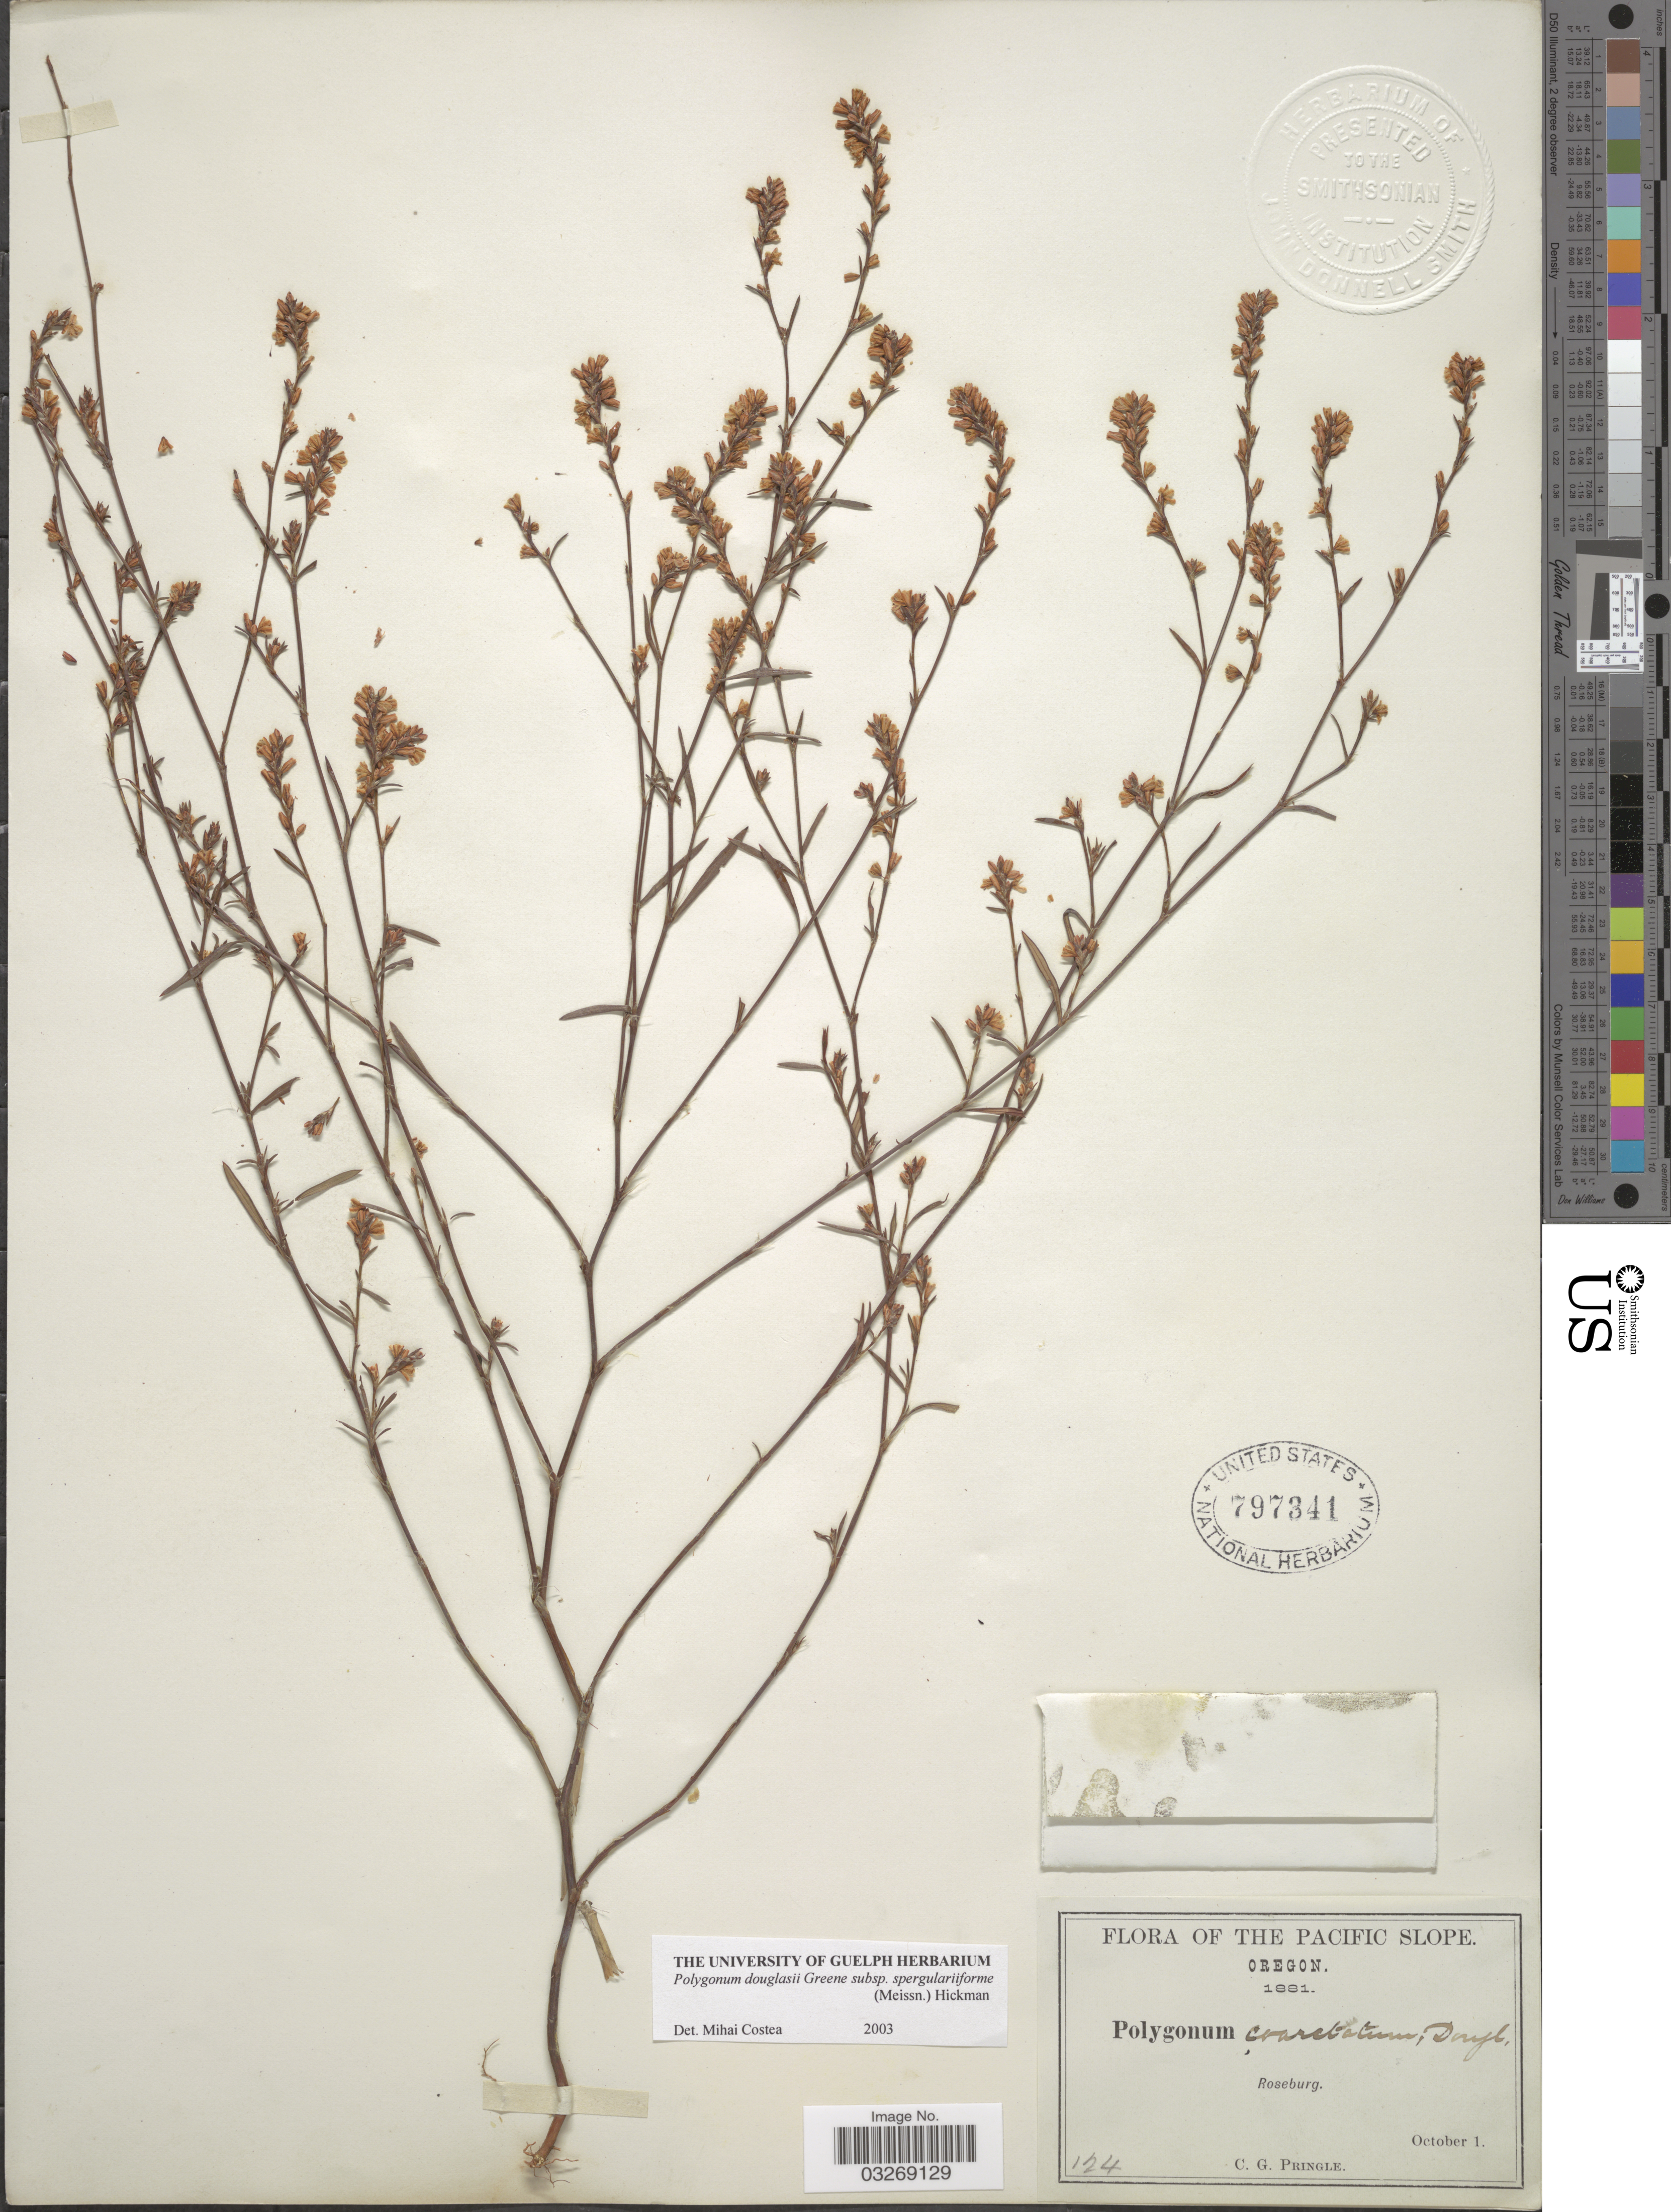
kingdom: Plantae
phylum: Tracheophyta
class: Magnoliopsida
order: Caryophyllales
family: Polygonaceae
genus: Polygonum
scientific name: Polygonum douglasii subsp. spergulariiforme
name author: (Meisn. ex Small) Hickman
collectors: C. G. Pringle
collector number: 124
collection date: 1881-10-01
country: United States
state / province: Oregon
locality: The Pacific Slope. Roseburg.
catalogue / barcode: US 797341